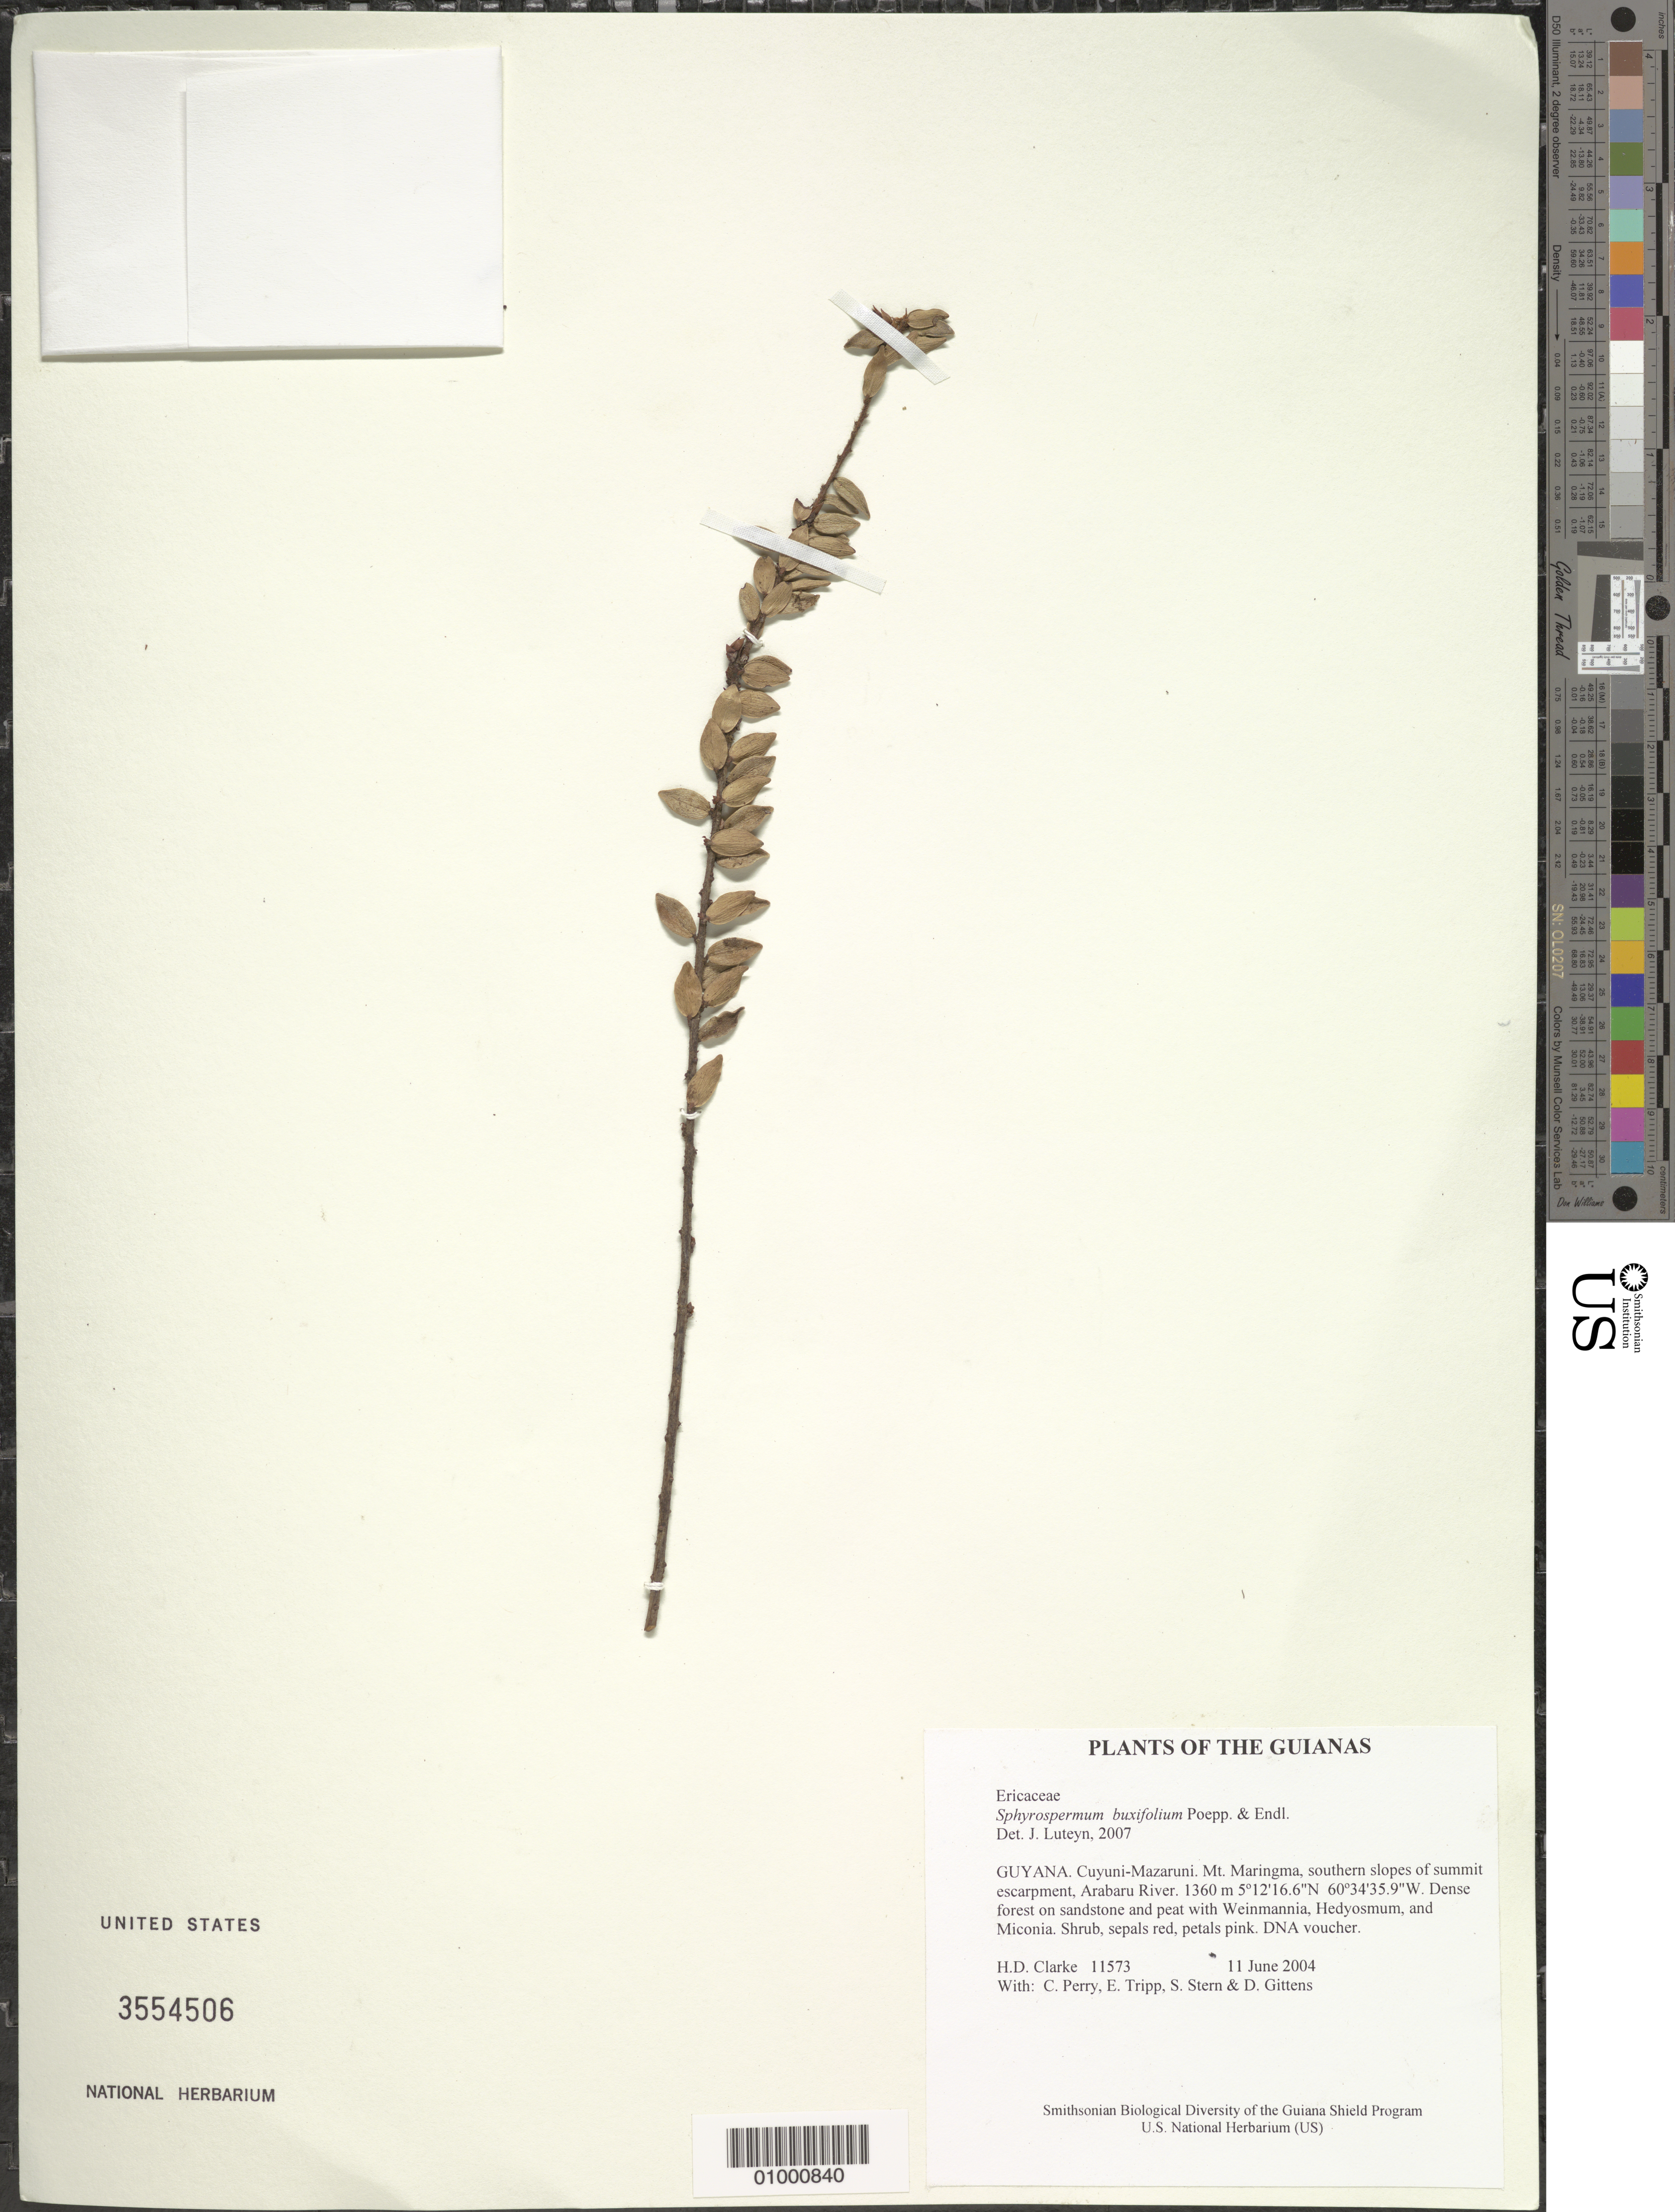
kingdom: Plantae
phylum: Tracheophyta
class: Magnoliopsida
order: Ericales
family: Ericaceae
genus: Sphyrospermum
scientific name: Sphyrospermum buxifolium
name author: Poepp. & Endl.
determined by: Luteyn, J. L.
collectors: H. D. Clarke, C. Perry, E. Tripp, S. R. Stern & D. Gittens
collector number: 11573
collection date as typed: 11 June 2004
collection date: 2004-06-11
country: Guyana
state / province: Cuyuni-Mazaruni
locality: Mt. Maringma, southern slopes of summit escarpment, Arabaru River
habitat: Dense forest on sandstone and peat with Weinmannia, Hedyosmum, and Miconia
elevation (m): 1360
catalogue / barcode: US 3554506